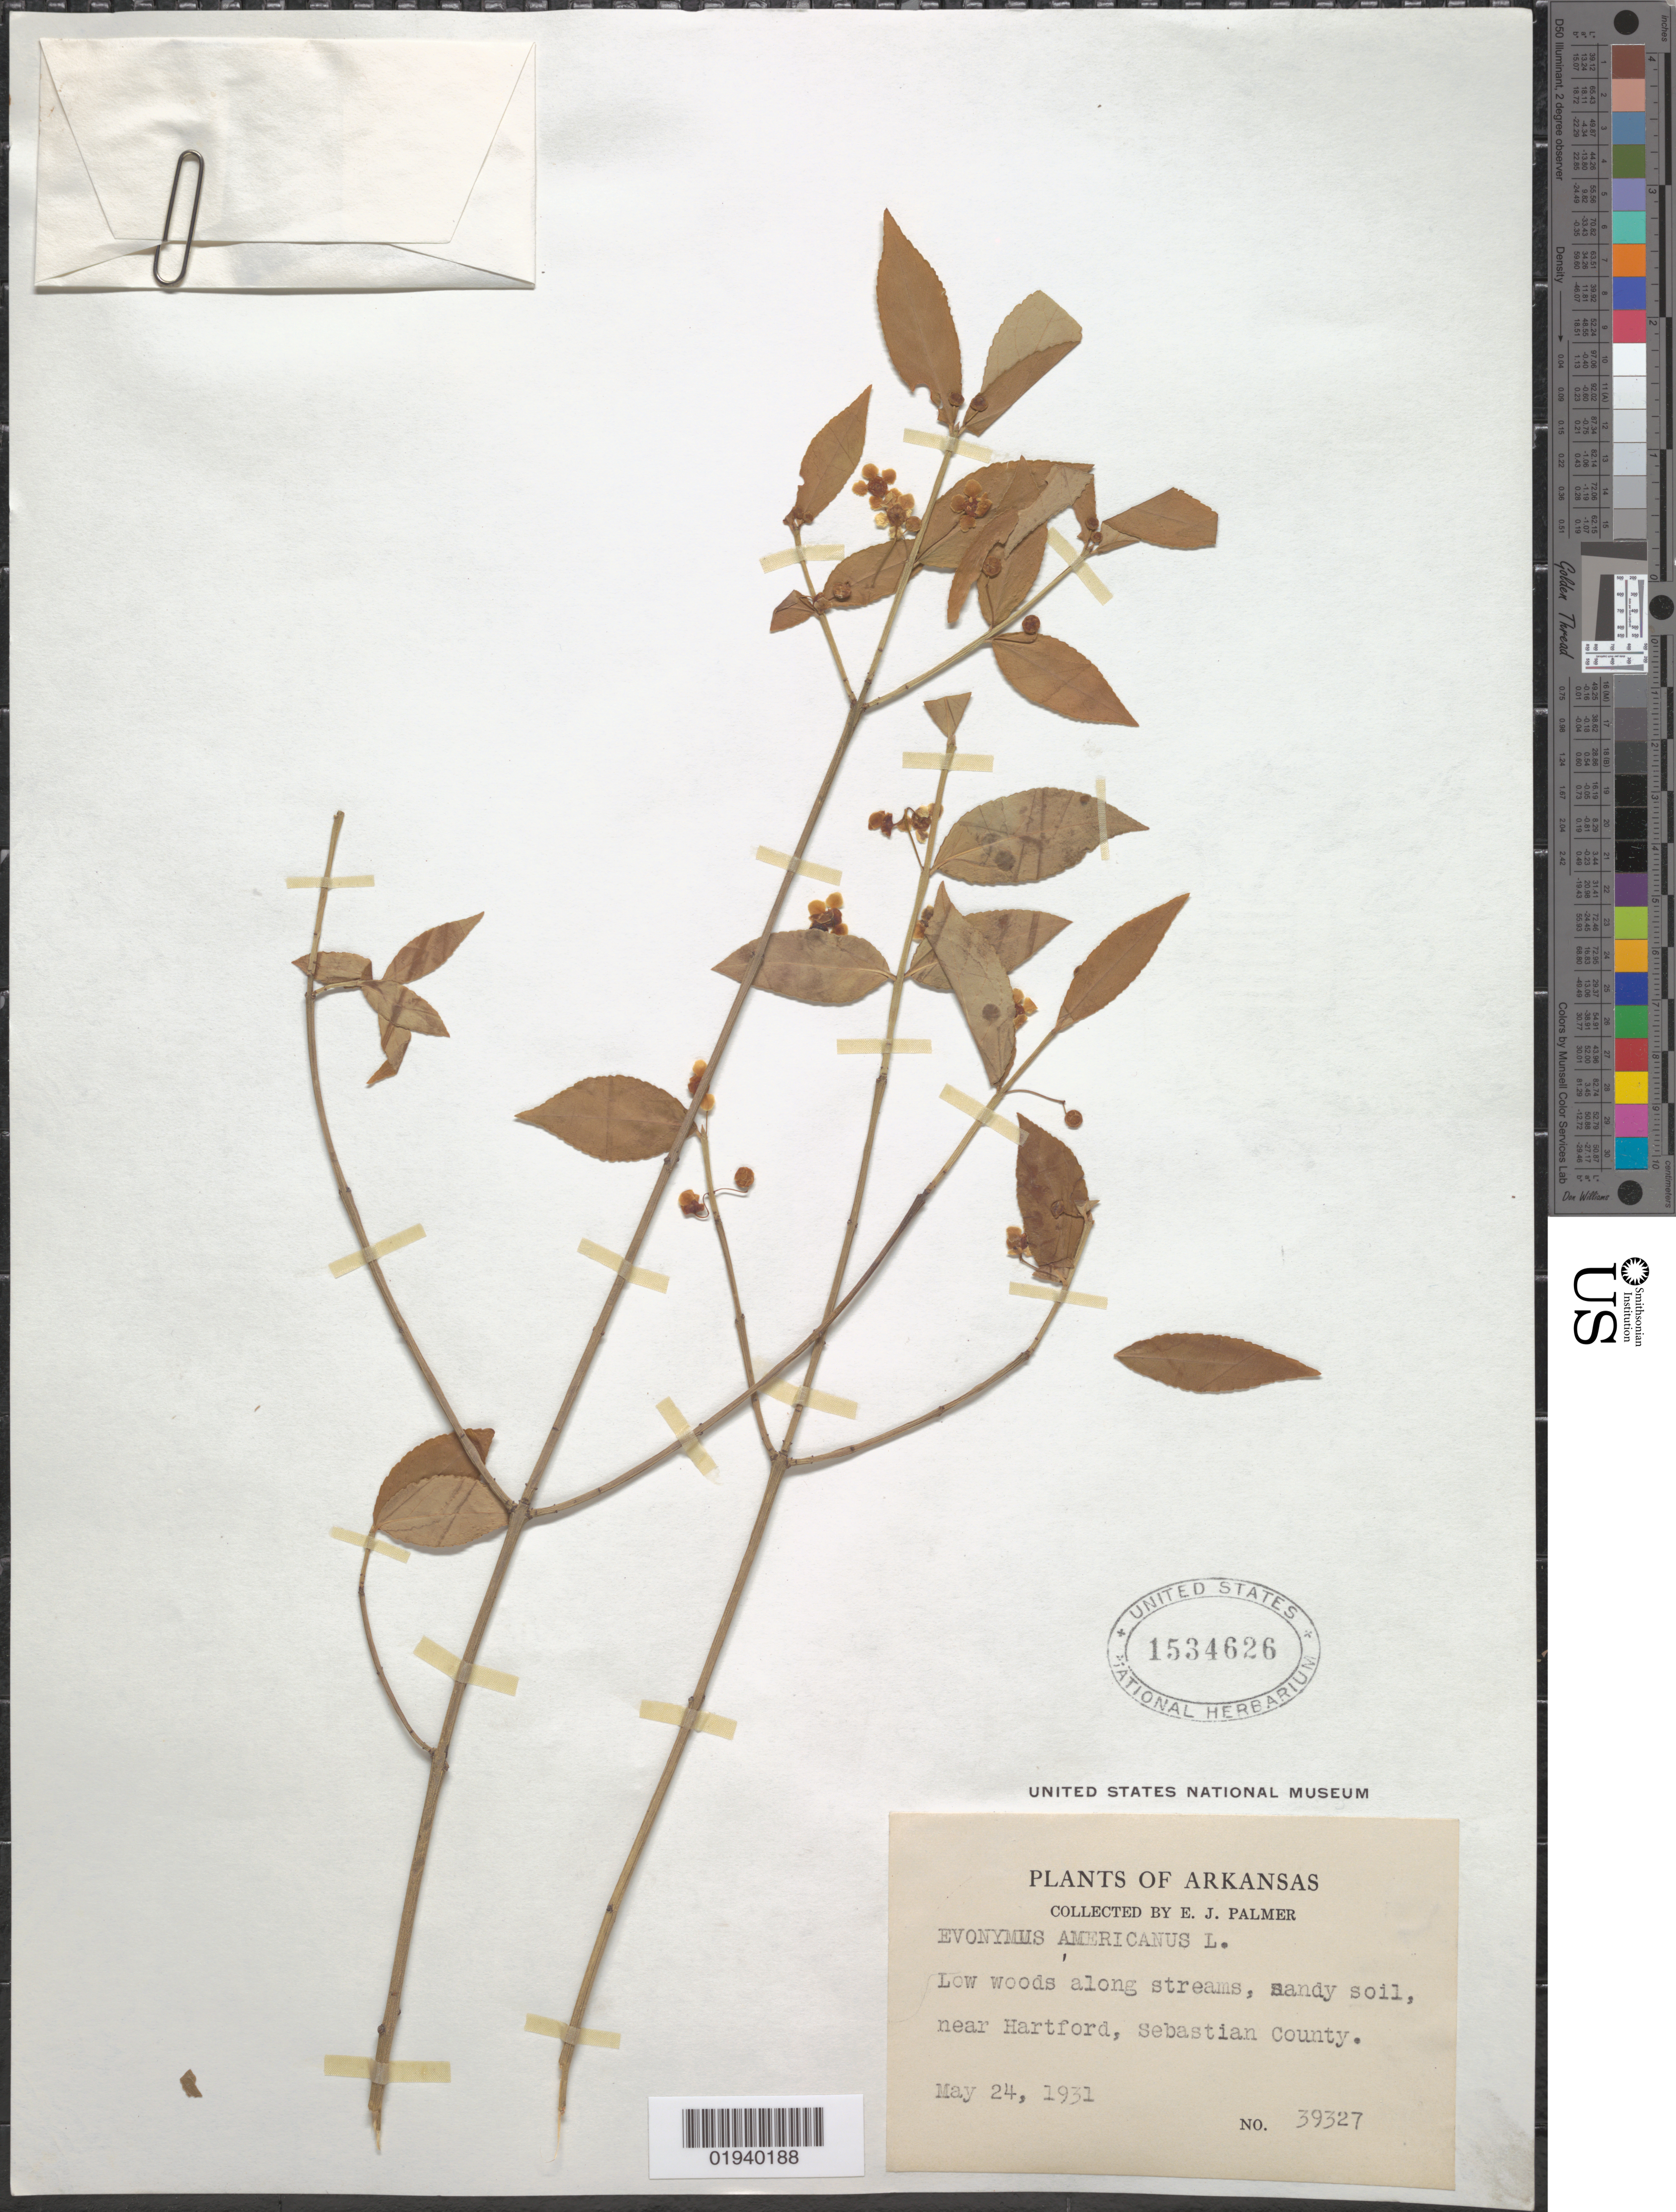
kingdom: Plantae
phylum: Tracheophyta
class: Magnoliopsida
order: Celastrales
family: Celastraceae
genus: Euonymus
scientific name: Euonymus americanus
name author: L.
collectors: E. J. Palmer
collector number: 39327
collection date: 1931-05-24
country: United States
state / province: Arkansas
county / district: Sebastian County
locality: Hartford, near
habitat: Low woods along streams, sandy soil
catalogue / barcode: US 1534626